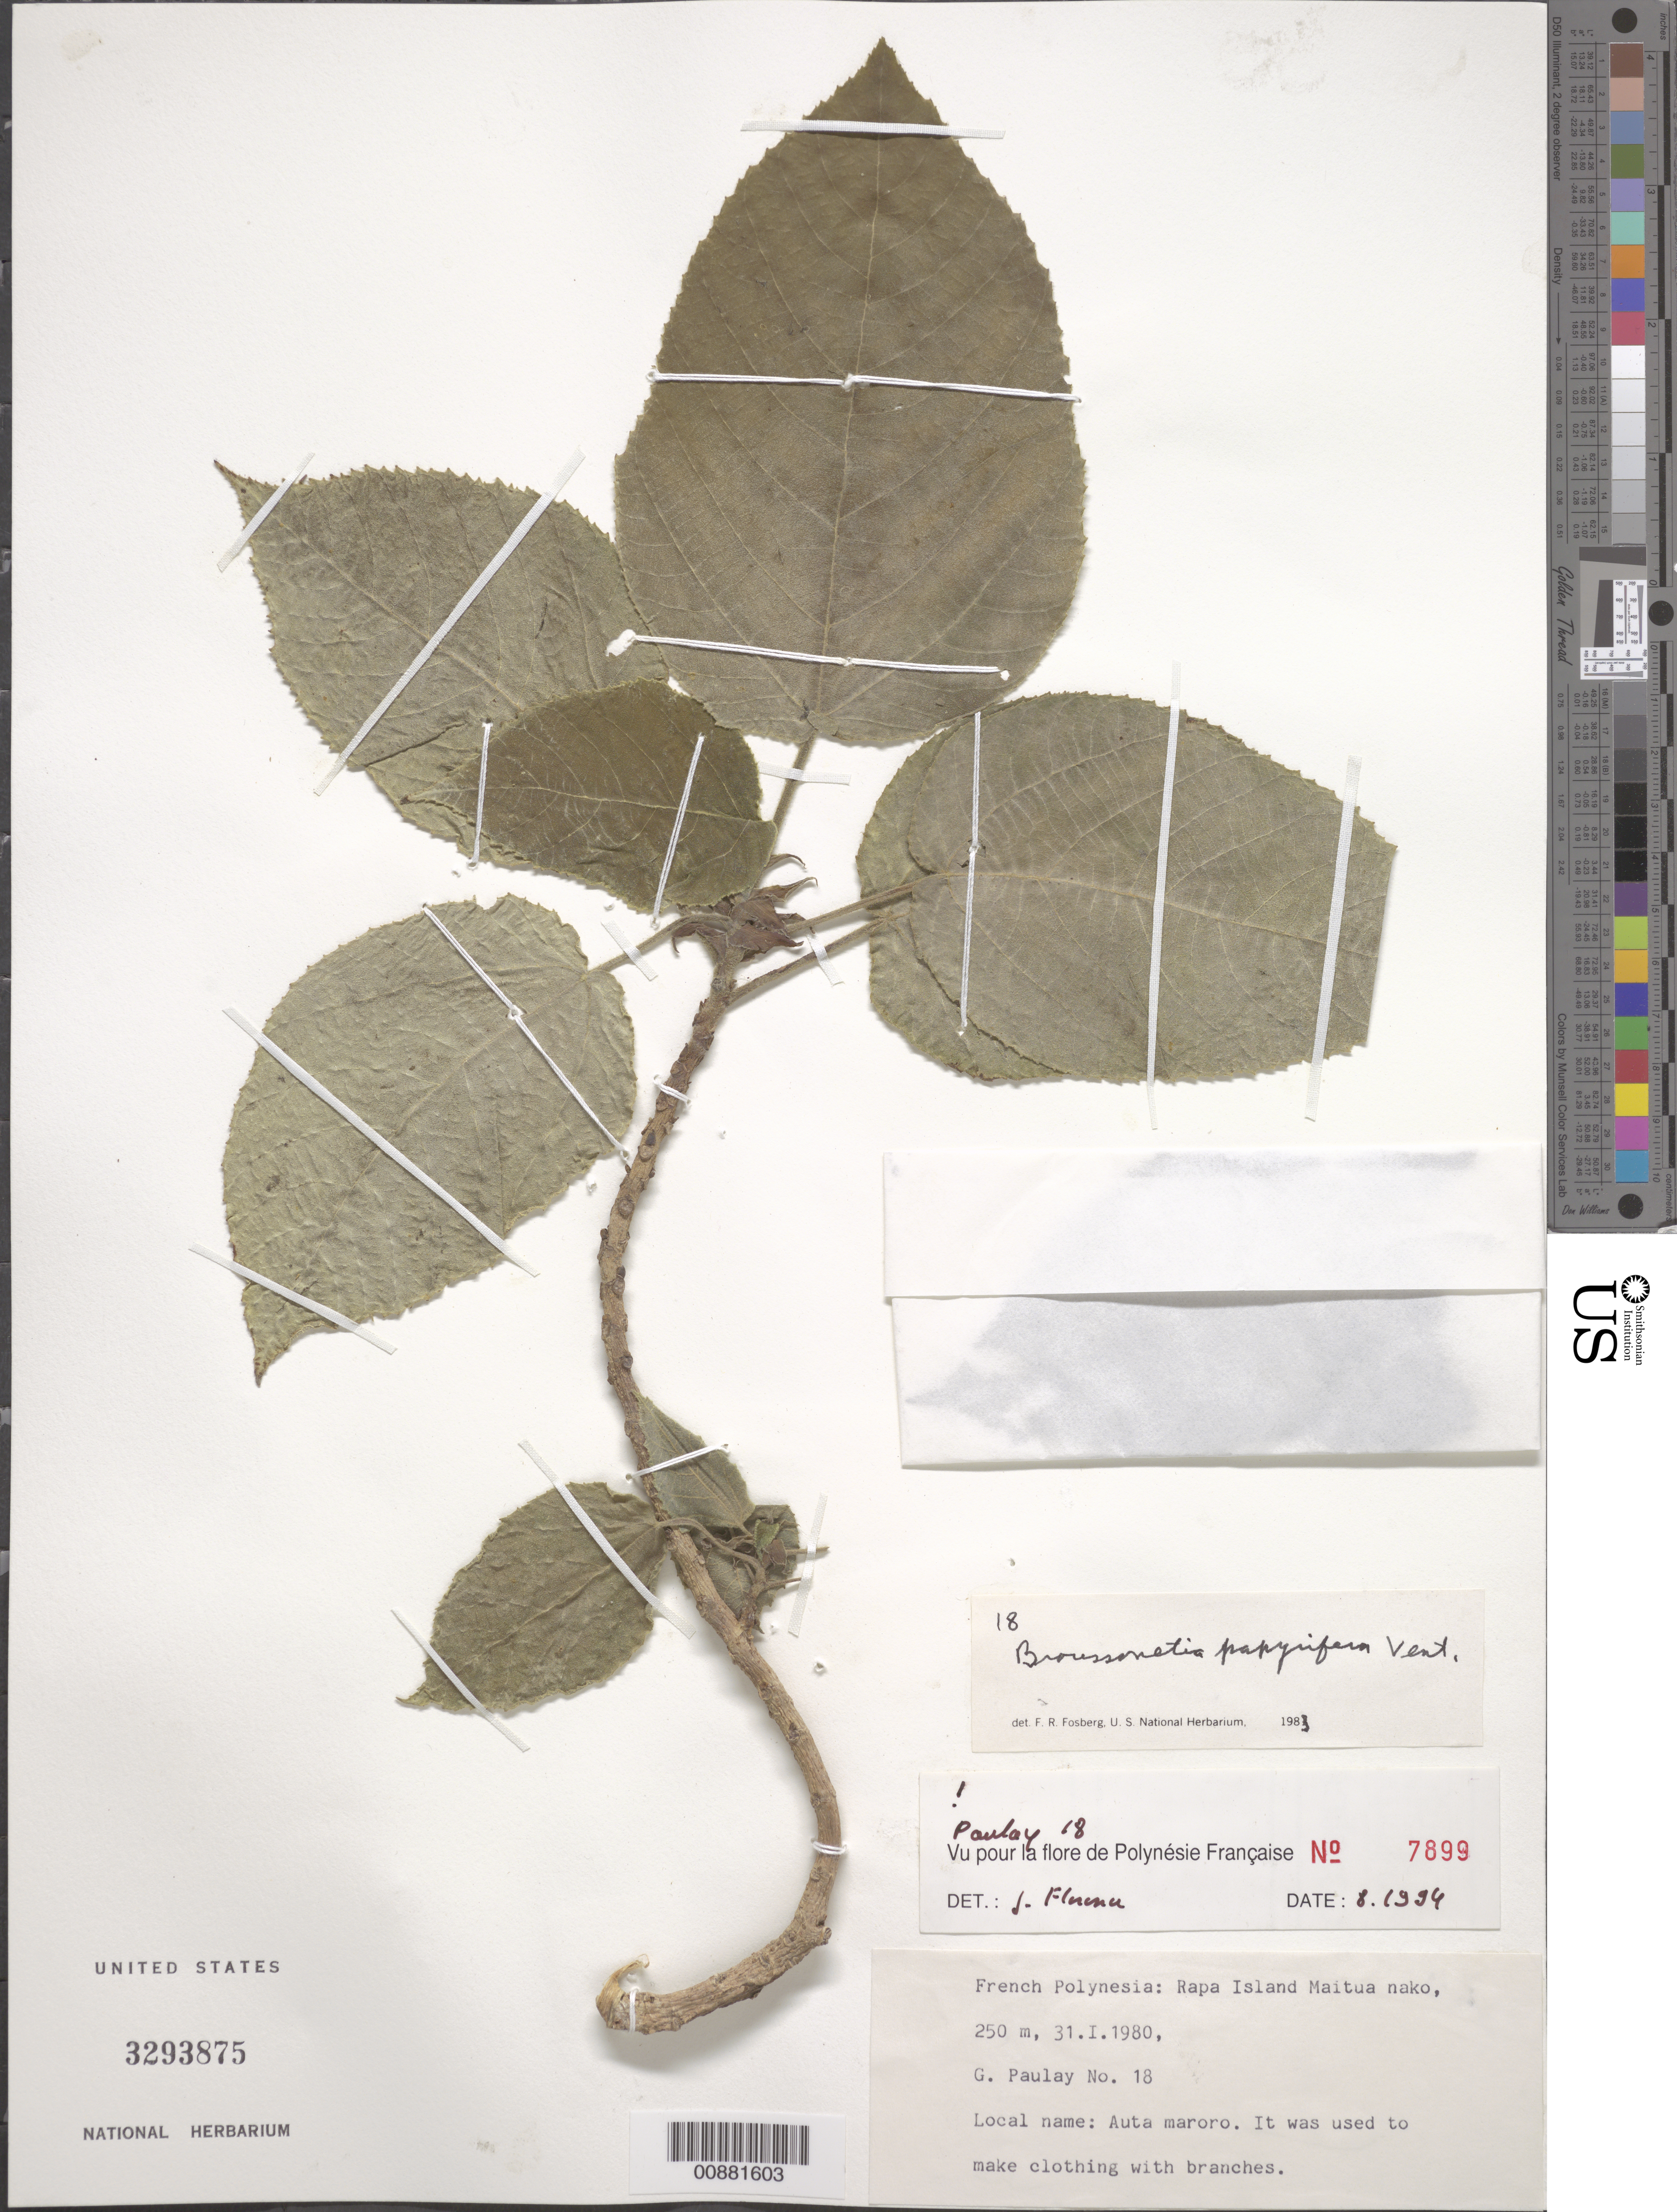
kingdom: Plantae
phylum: Tracheophyta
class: Magnoliopsida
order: Rosales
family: Moraceae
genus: Broussonetia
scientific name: Broussonetia papyrifera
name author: (L.) L'Hér. ex Vent.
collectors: G. Paulay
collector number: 18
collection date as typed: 31 Jan 1980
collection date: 1980-01-31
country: French Polynesia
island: Rapa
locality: Maitua nako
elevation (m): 250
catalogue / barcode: US 3293875